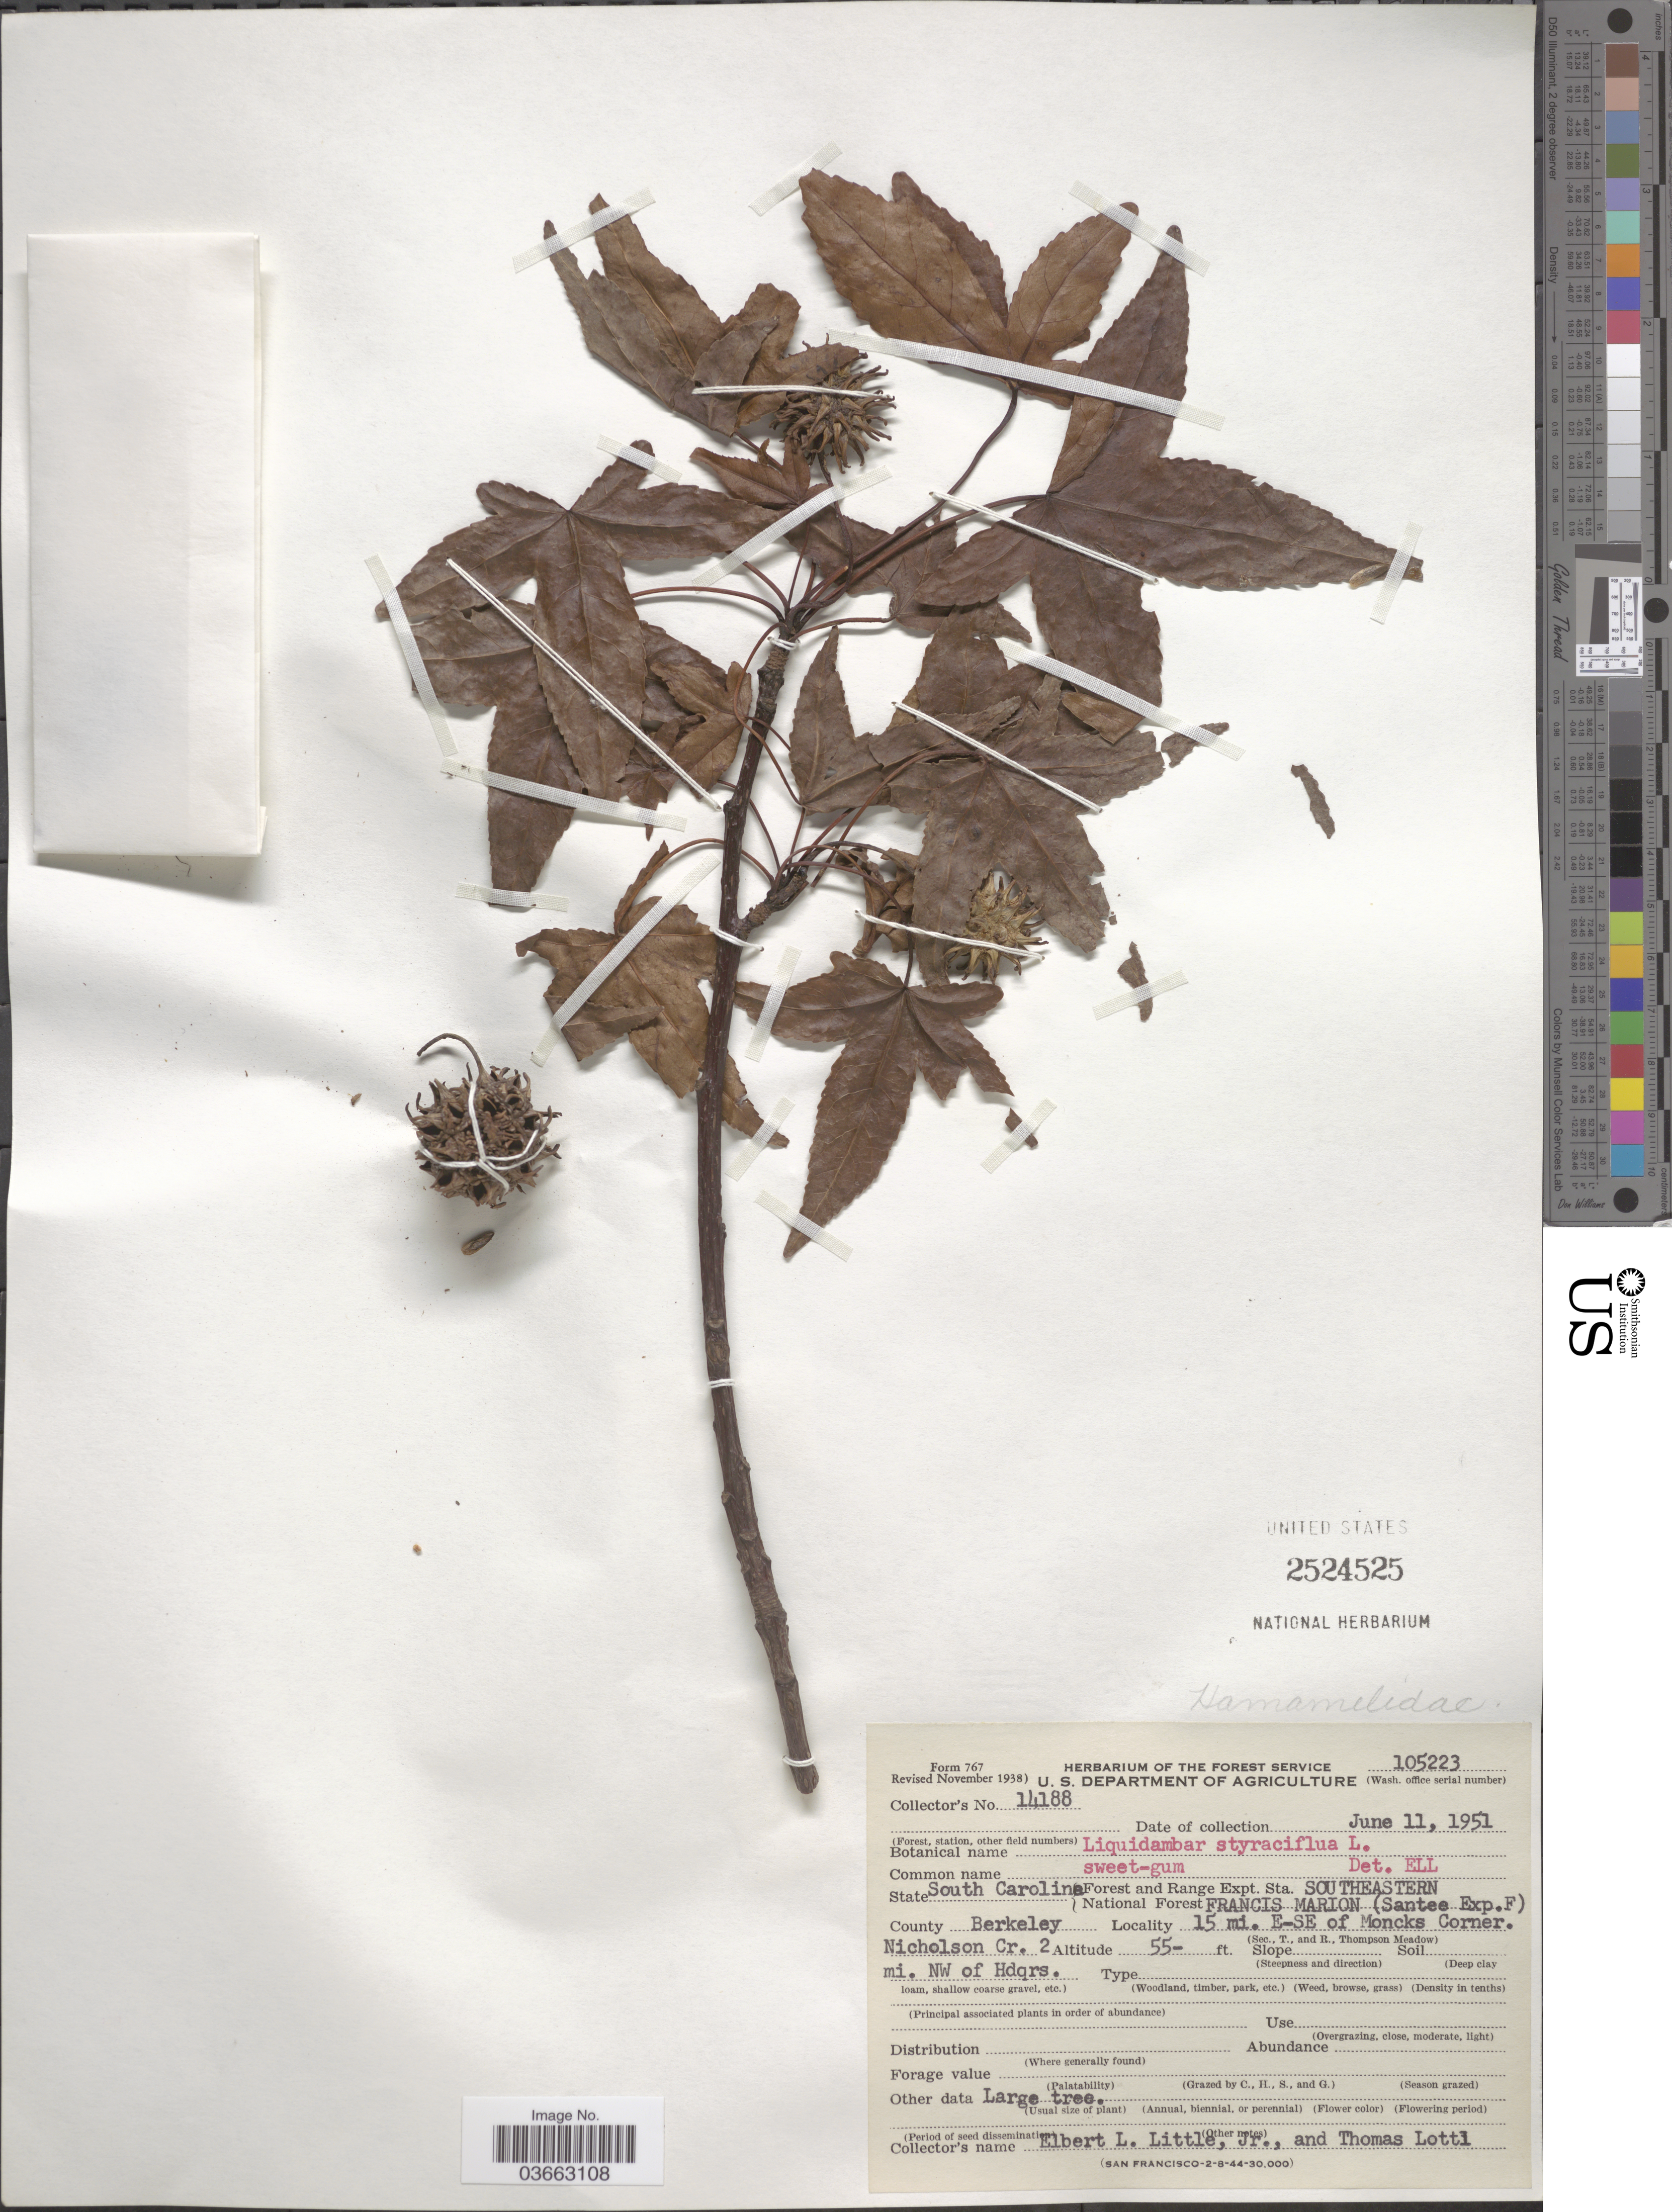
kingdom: Plantae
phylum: Tracheophyta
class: Magnoliopsida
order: Saxifragales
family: Altingiaceae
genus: Liquidambar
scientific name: Liquidambar styraciflua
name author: L.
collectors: E. L. Little & T. Lotti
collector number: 14188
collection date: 1951-06-11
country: United States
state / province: South Carolina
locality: Forest and Range Expt. Sta. Southeastern. National Forest Francis Marion (Santee Exp.F). County Berkeley. 15 mi. E-SE of Moncks Corner. Nicholson Cr. 2 mi. NW of Hdqrs.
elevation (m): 17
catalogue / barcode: US 2524525